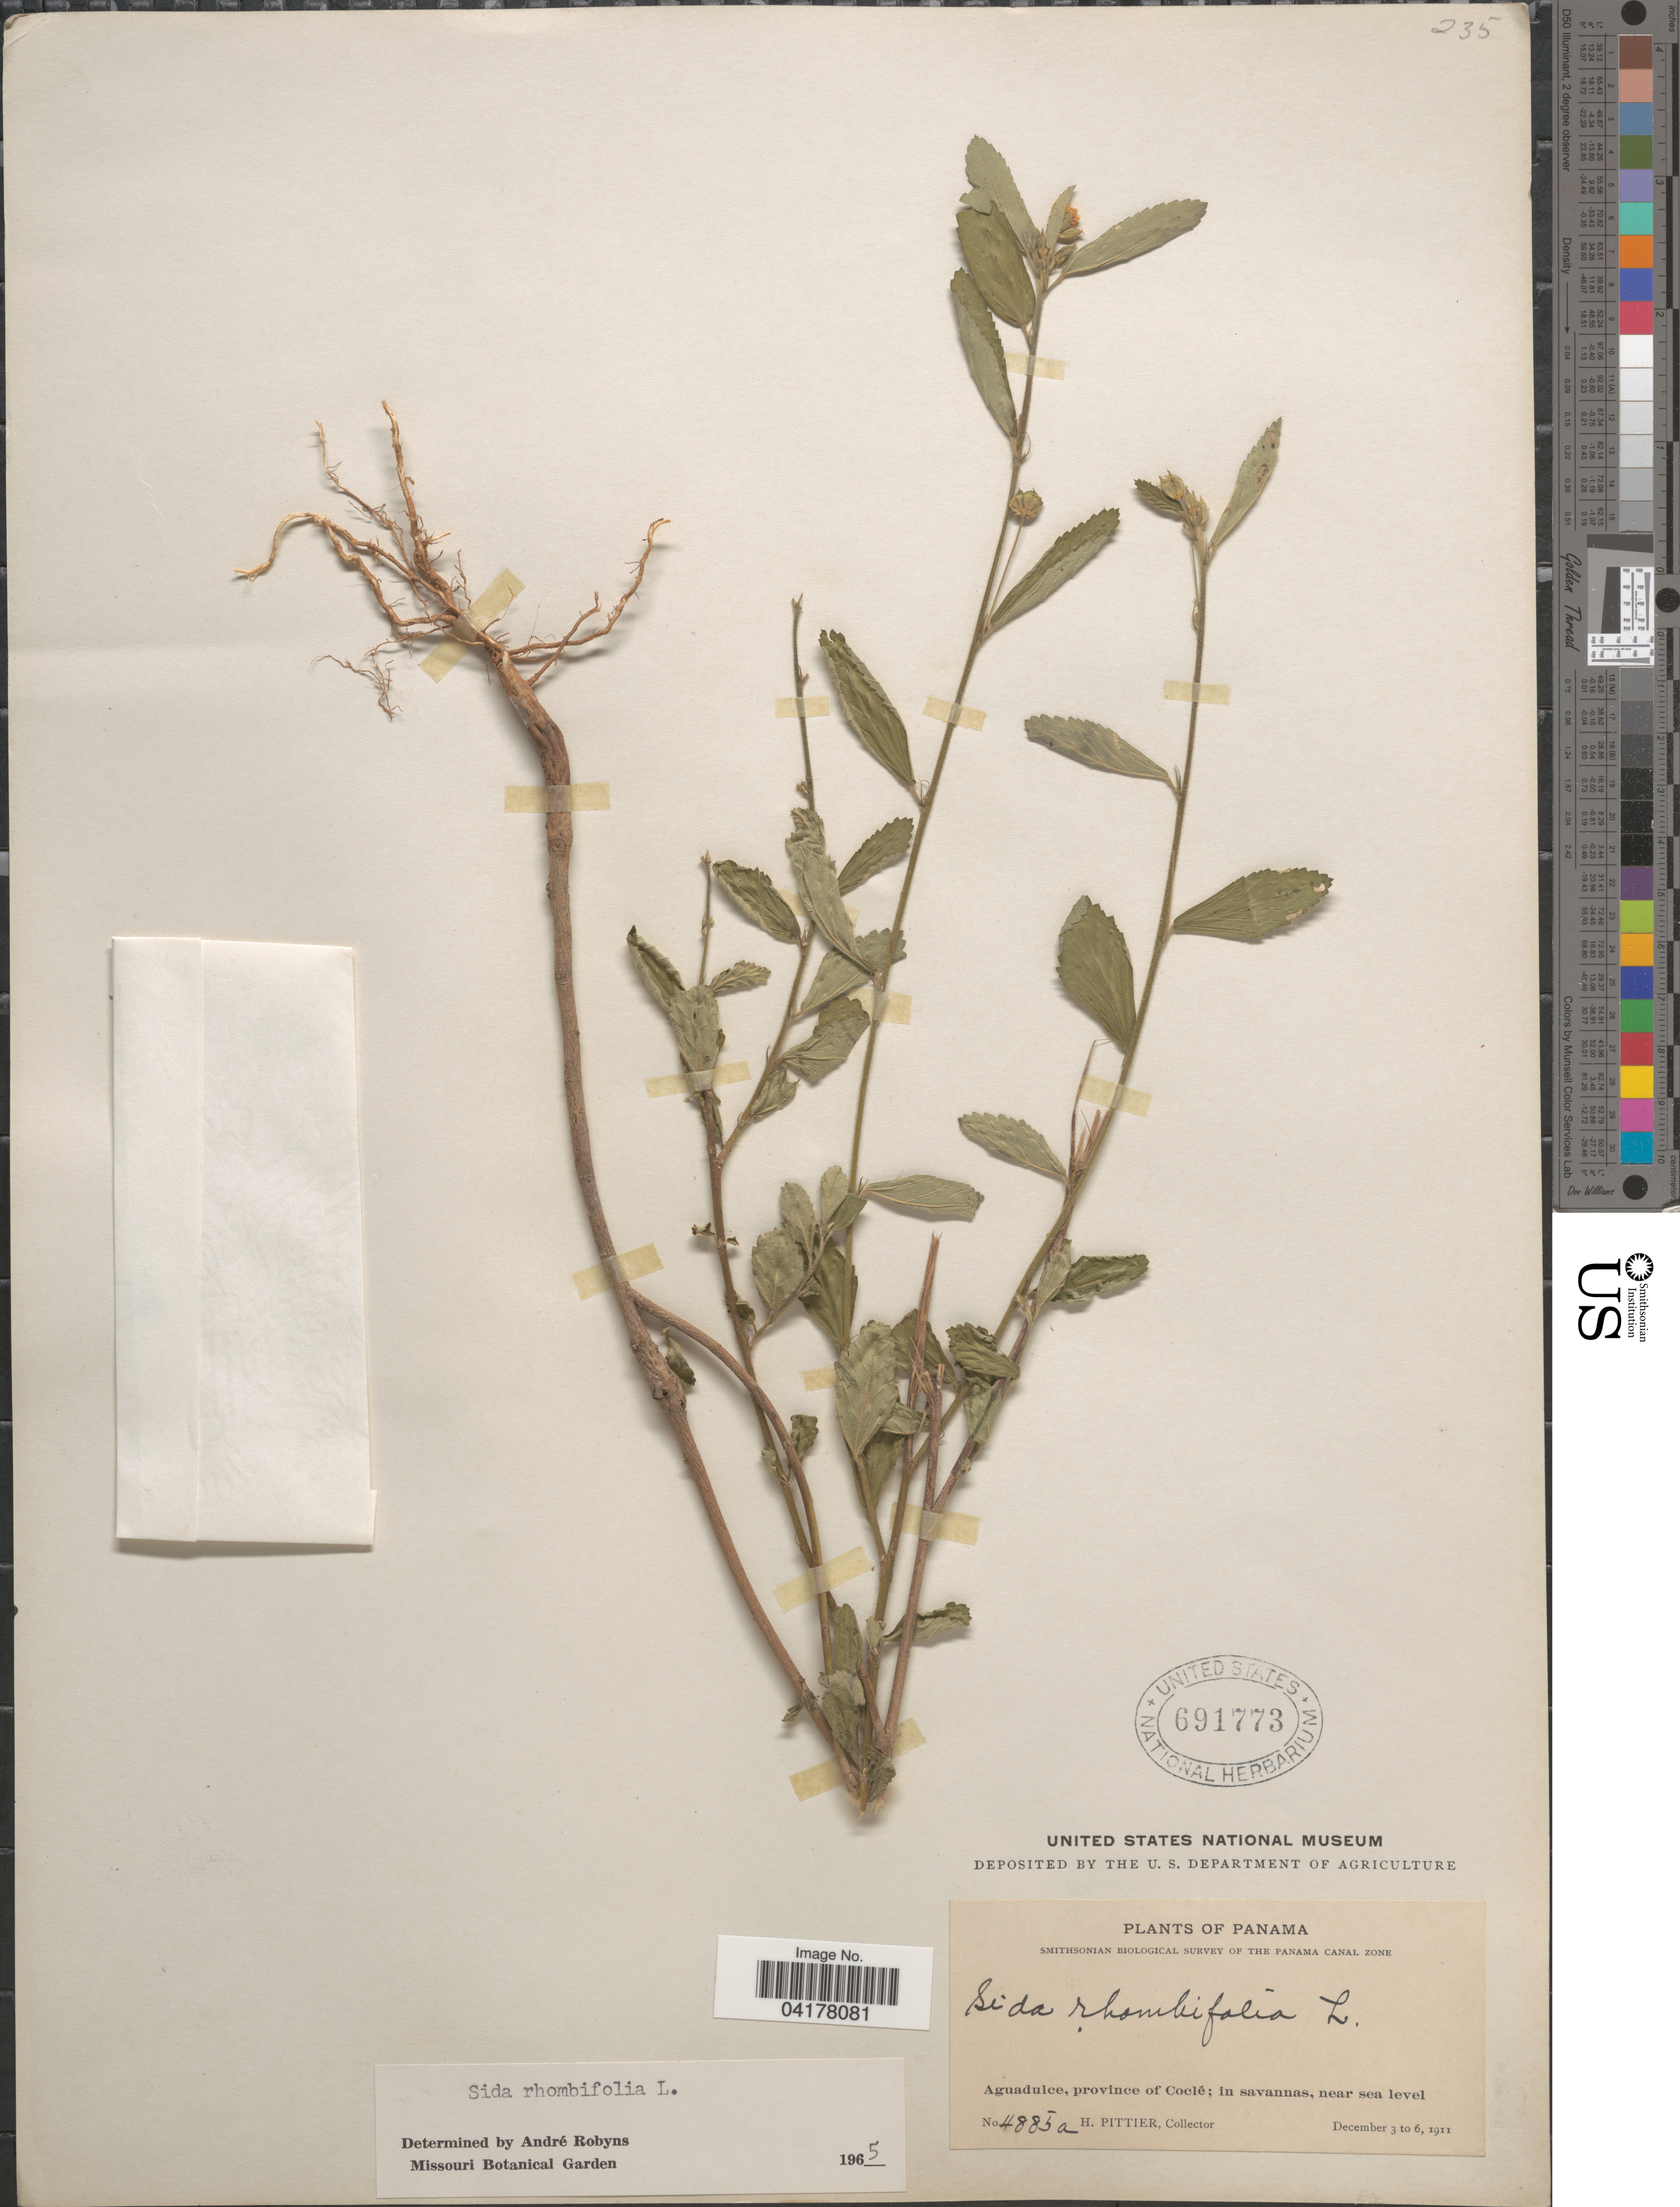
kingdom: Plantae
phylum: Tracheophyta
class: Magnoliopsida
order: Malvales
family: Malvaceae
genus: Sida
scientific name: Sida rhombifolia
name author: L.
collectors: H. F. Pittier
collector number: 4885a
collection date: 1911-12-03/1911-12-06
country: Panama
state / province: Cocle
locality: Smithsonian Biological Survey of the Panama Canal Zone. Aguadulce.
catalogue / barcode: US 691773